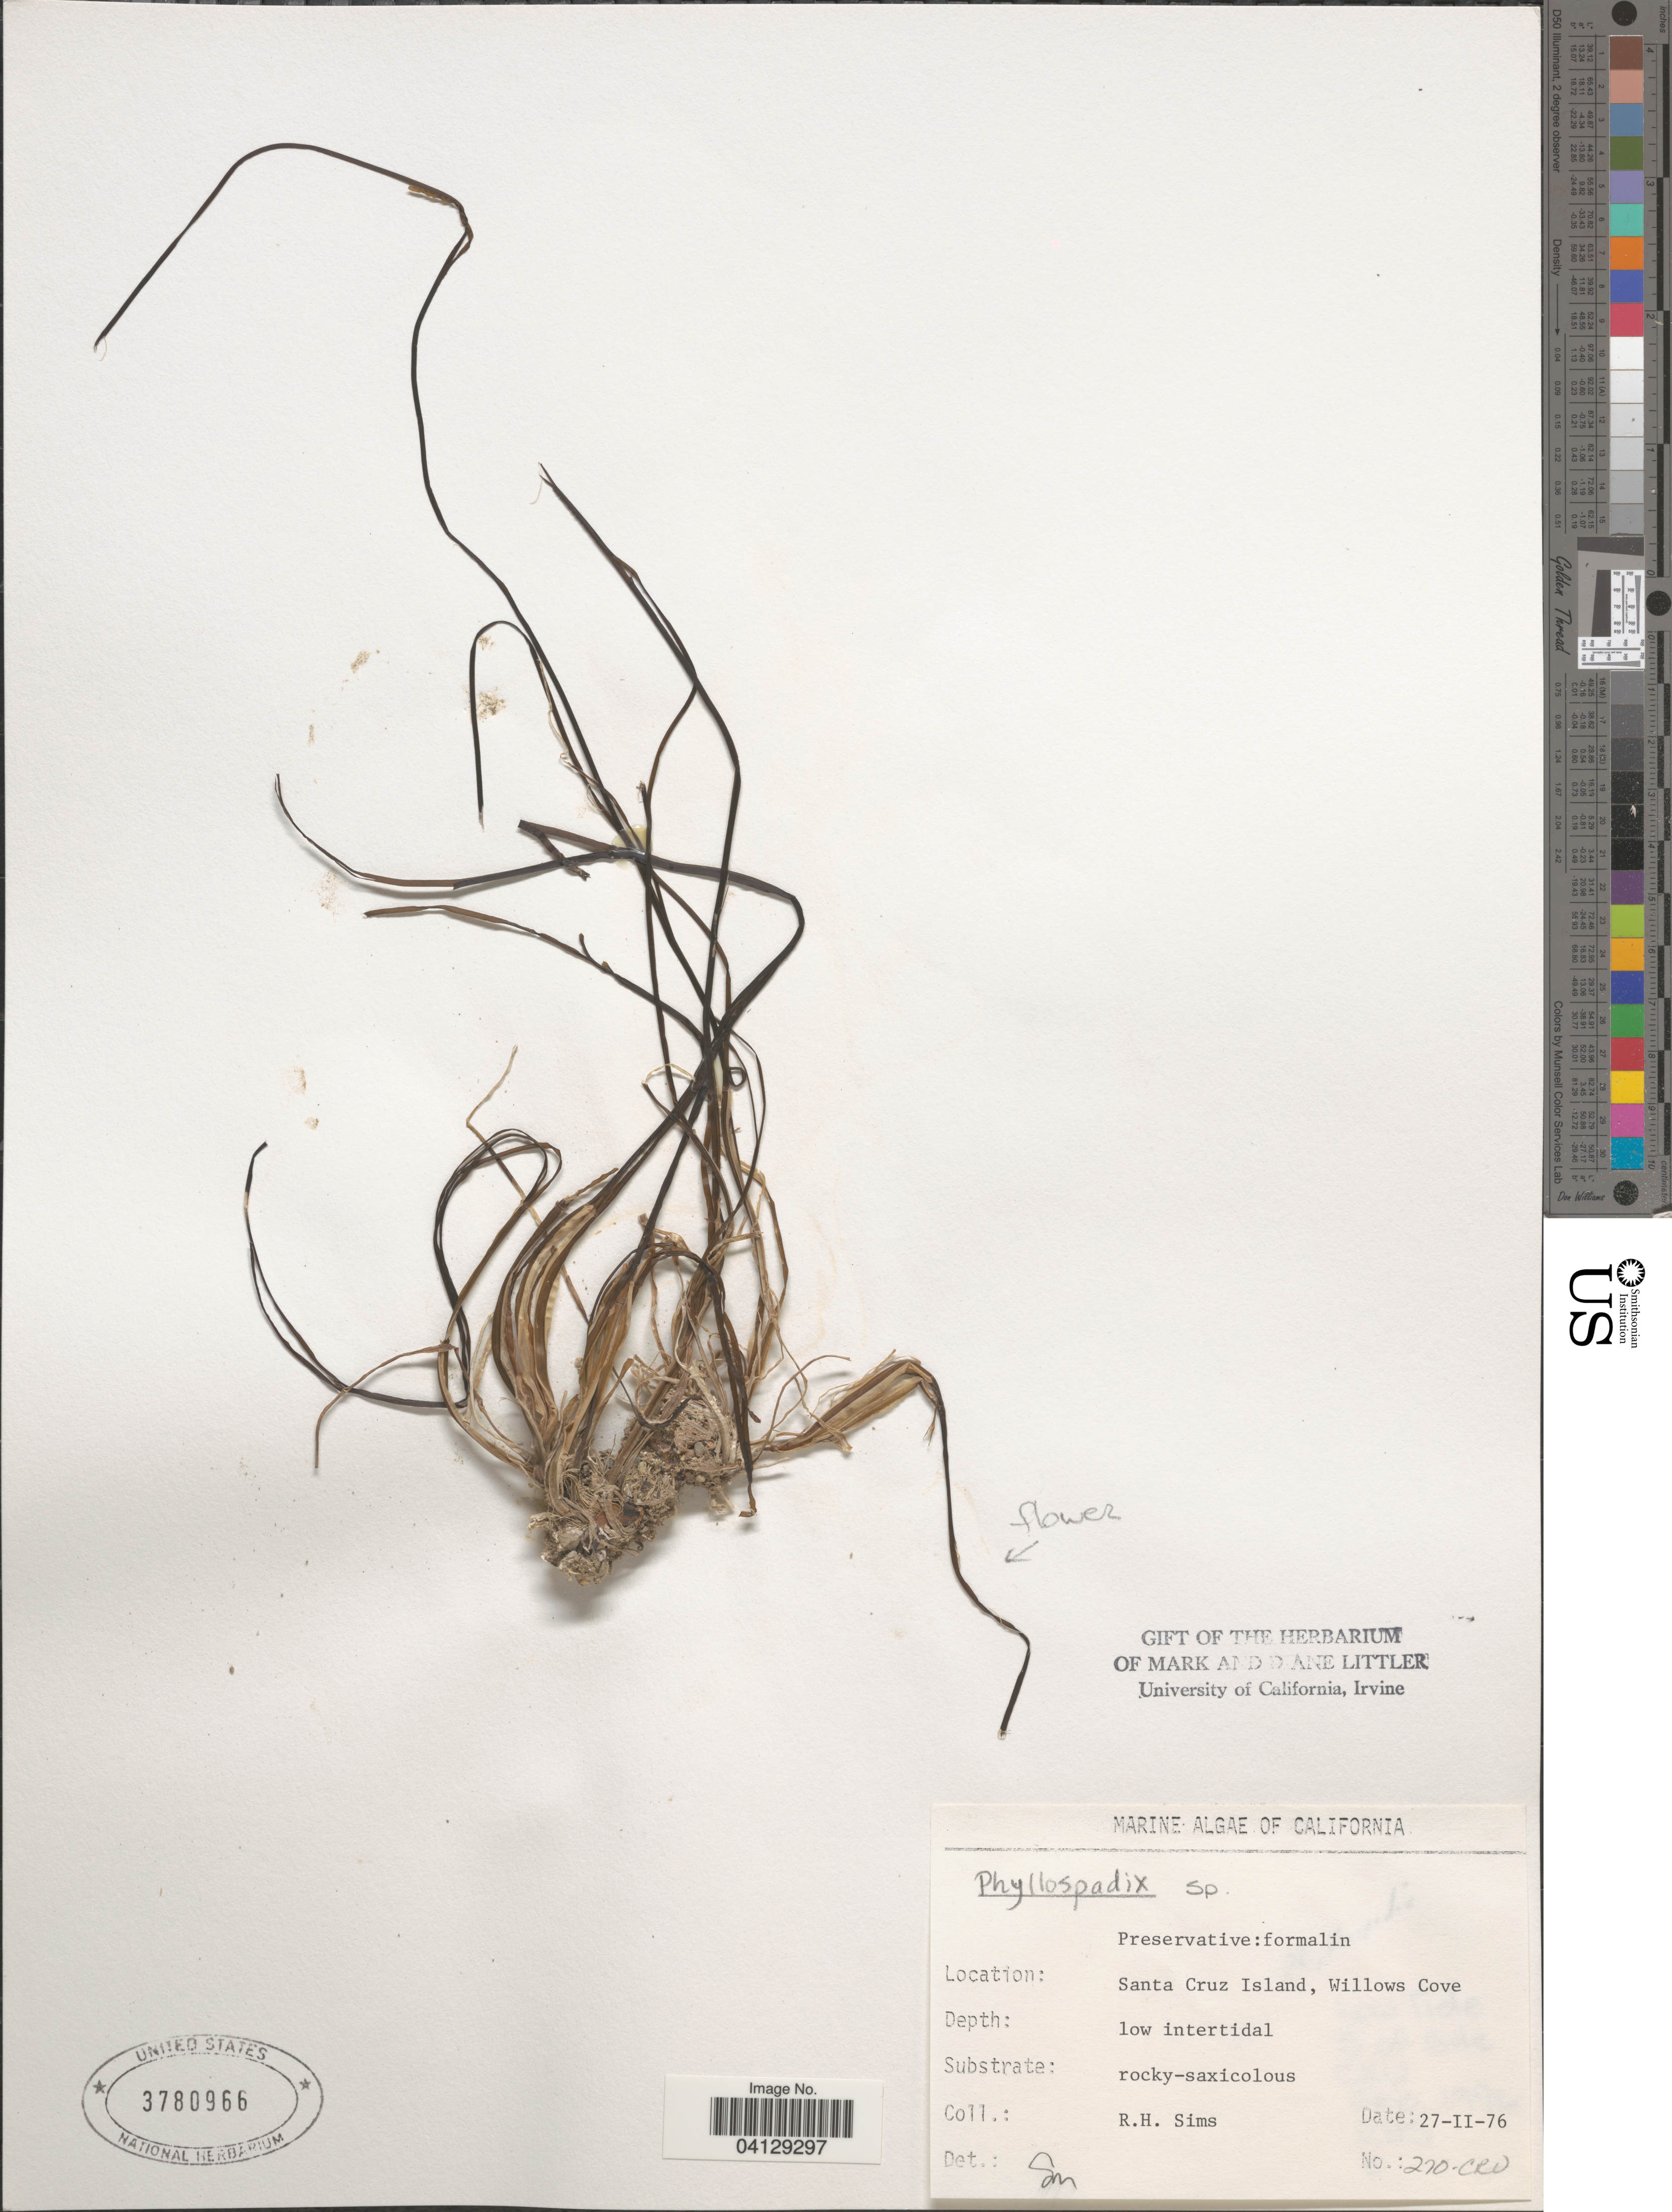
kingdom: Plantae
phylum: Tracheophyta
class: Liliopsida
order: Alismatales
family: Zosteraceae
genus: Phyllospadix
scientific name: Phyllospadix sp.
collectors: R. H. Sims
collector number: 270-CRD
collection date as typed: Transcribed d/m/y: 27/2/76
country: United States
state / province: California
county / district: Santa Barbara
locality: Santa Cruz Island, Willows Cove.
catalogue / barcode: US 3780966